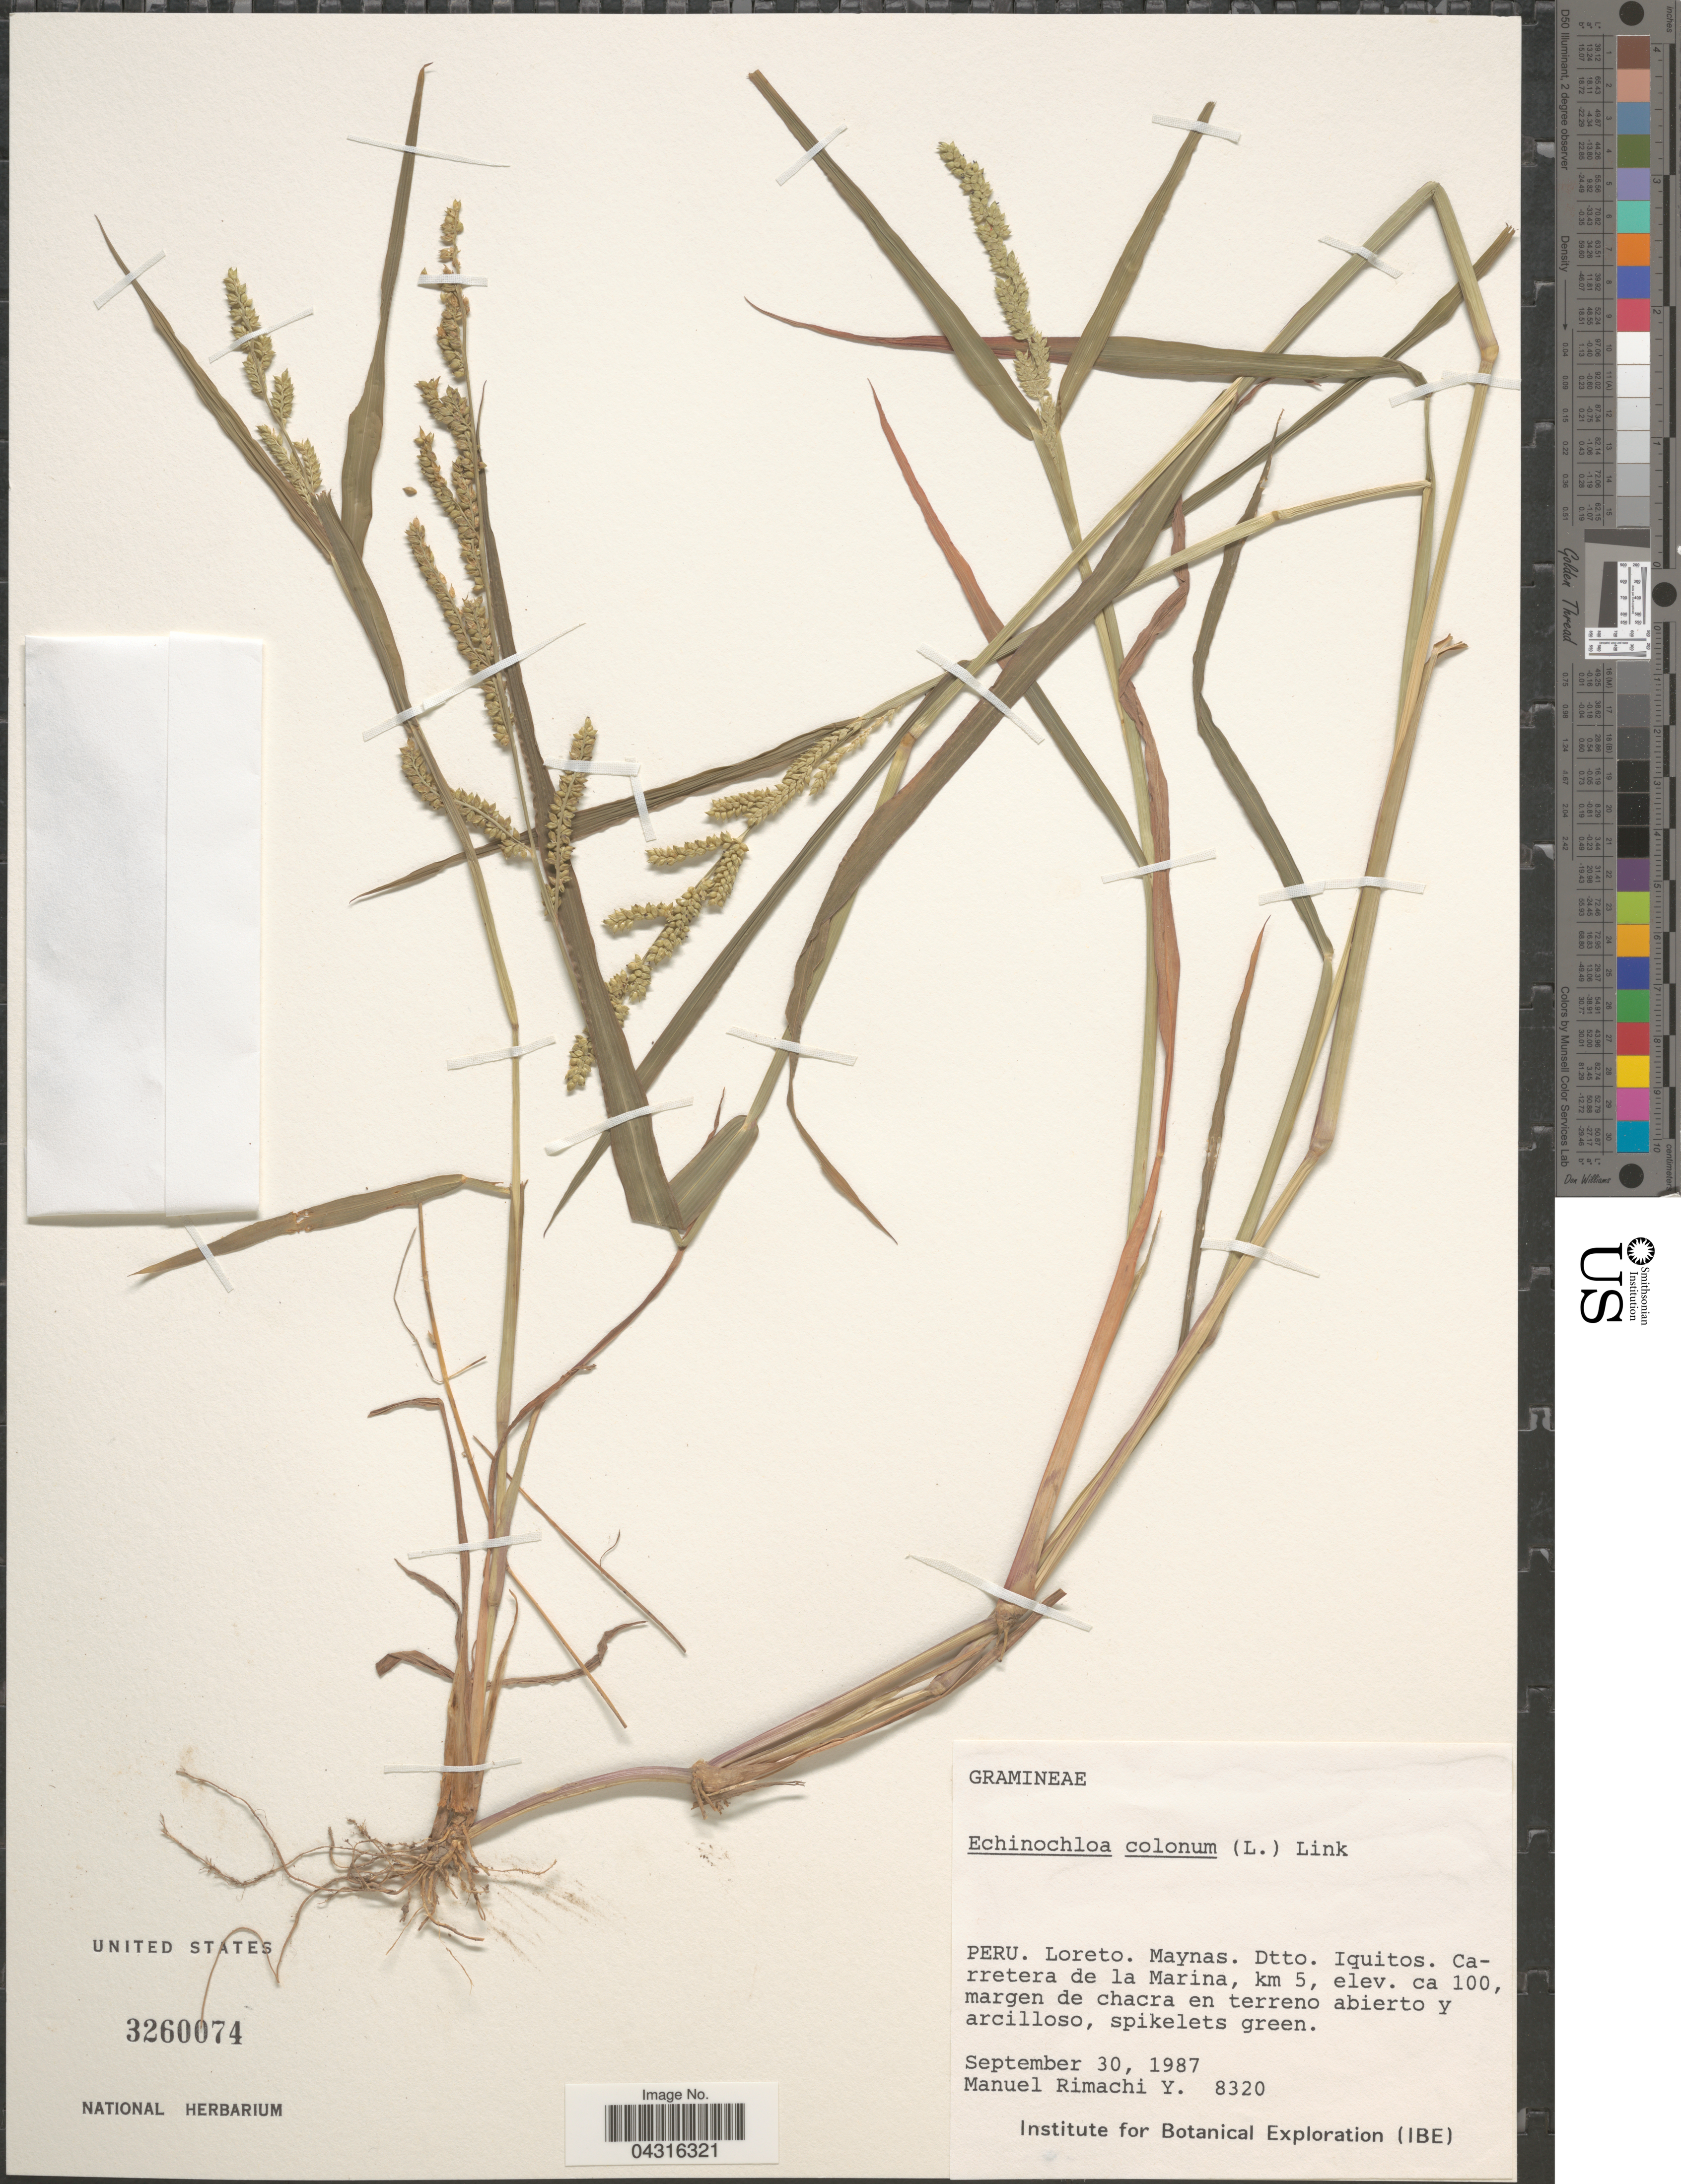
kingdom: Plantae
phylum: Tracheophyta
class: Liliopsida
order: Poales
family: Poaceae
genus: Echinochloa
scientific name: Echinochloa colona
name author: (L.) Link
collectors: M. Rimachi Y.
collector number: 8320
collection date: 1987-09-30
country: Peru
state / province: Loreto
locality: Maynas. Dtto. Iquitos. Carretera de la Marina, km 5. Institute for Botanical Exploration (IBE).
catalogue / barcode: US 3260074